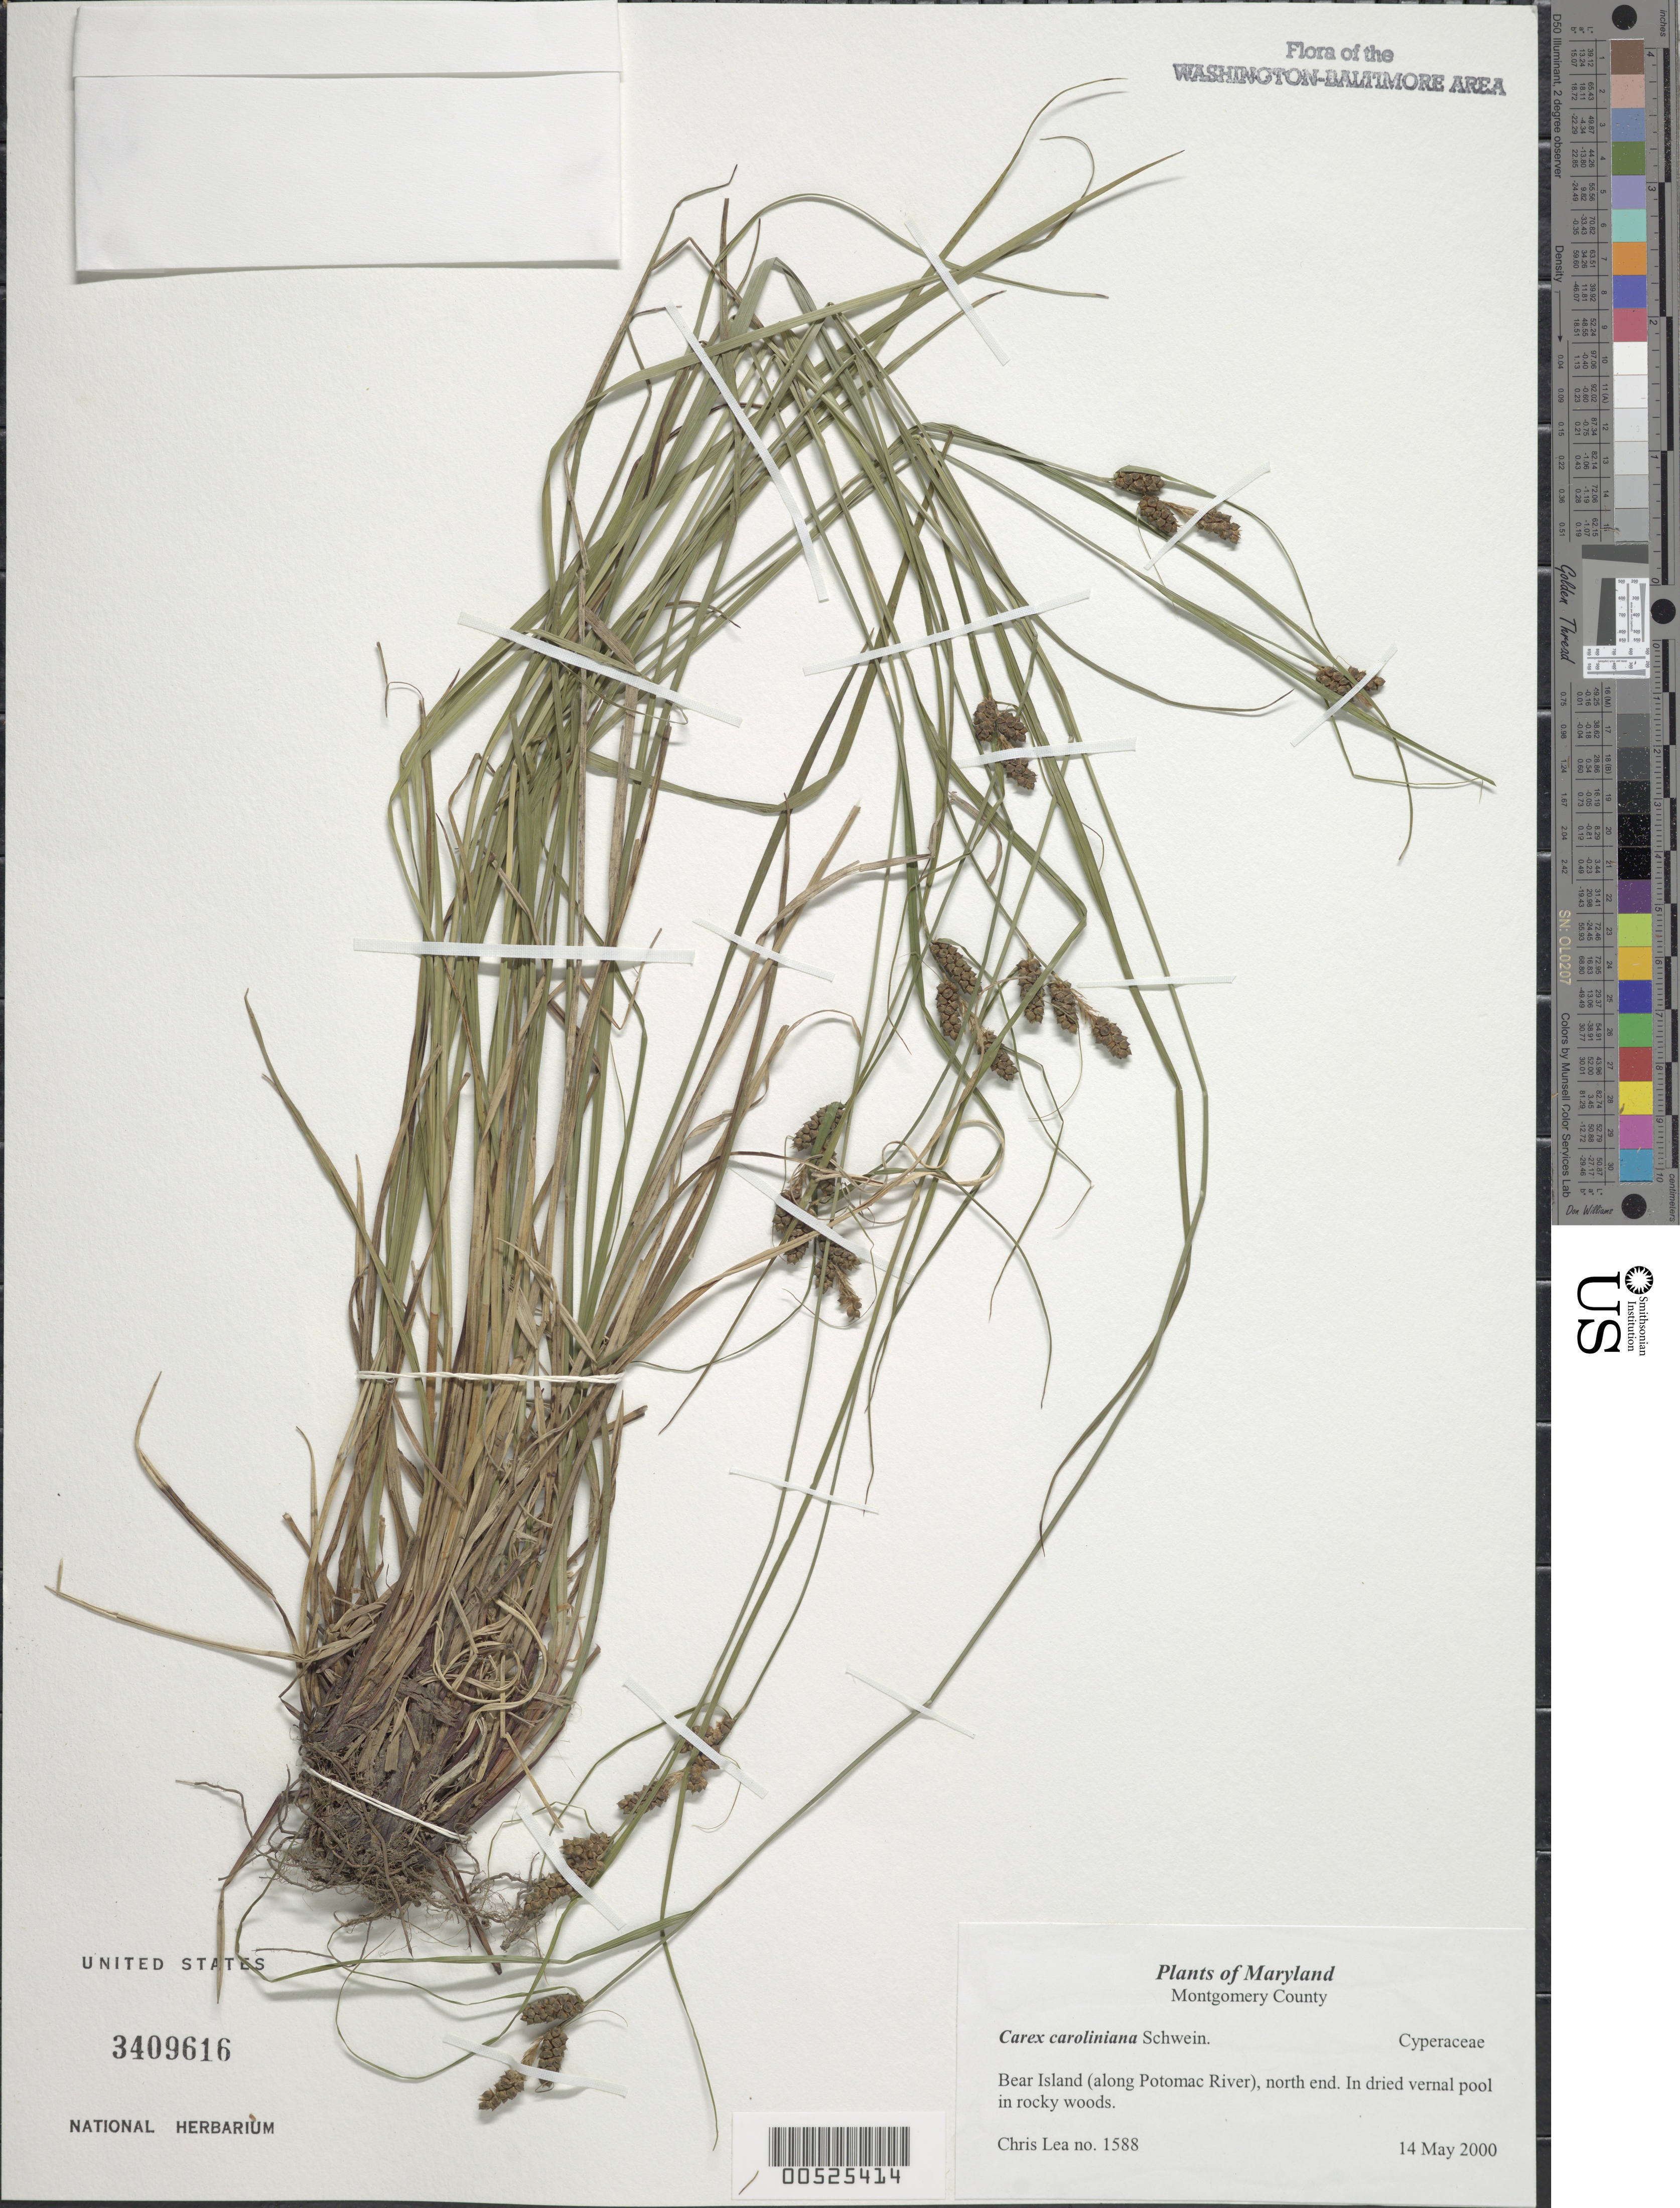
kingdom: Plantae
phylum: Tracheophyta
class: Liliopsida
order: Poales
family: Cyperaceae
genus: Carex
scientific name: Carex caroliniana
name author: Schwein.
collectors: C. Lea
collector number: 1588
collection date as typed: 14 May 2000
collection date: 2000-05-14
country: United States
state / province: Maryland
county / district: Montgomery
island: Bear Island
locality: Bear Island (along Potomac River), north end.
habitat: In dried vernal pool in rocky woods.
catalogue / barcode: US 3409616